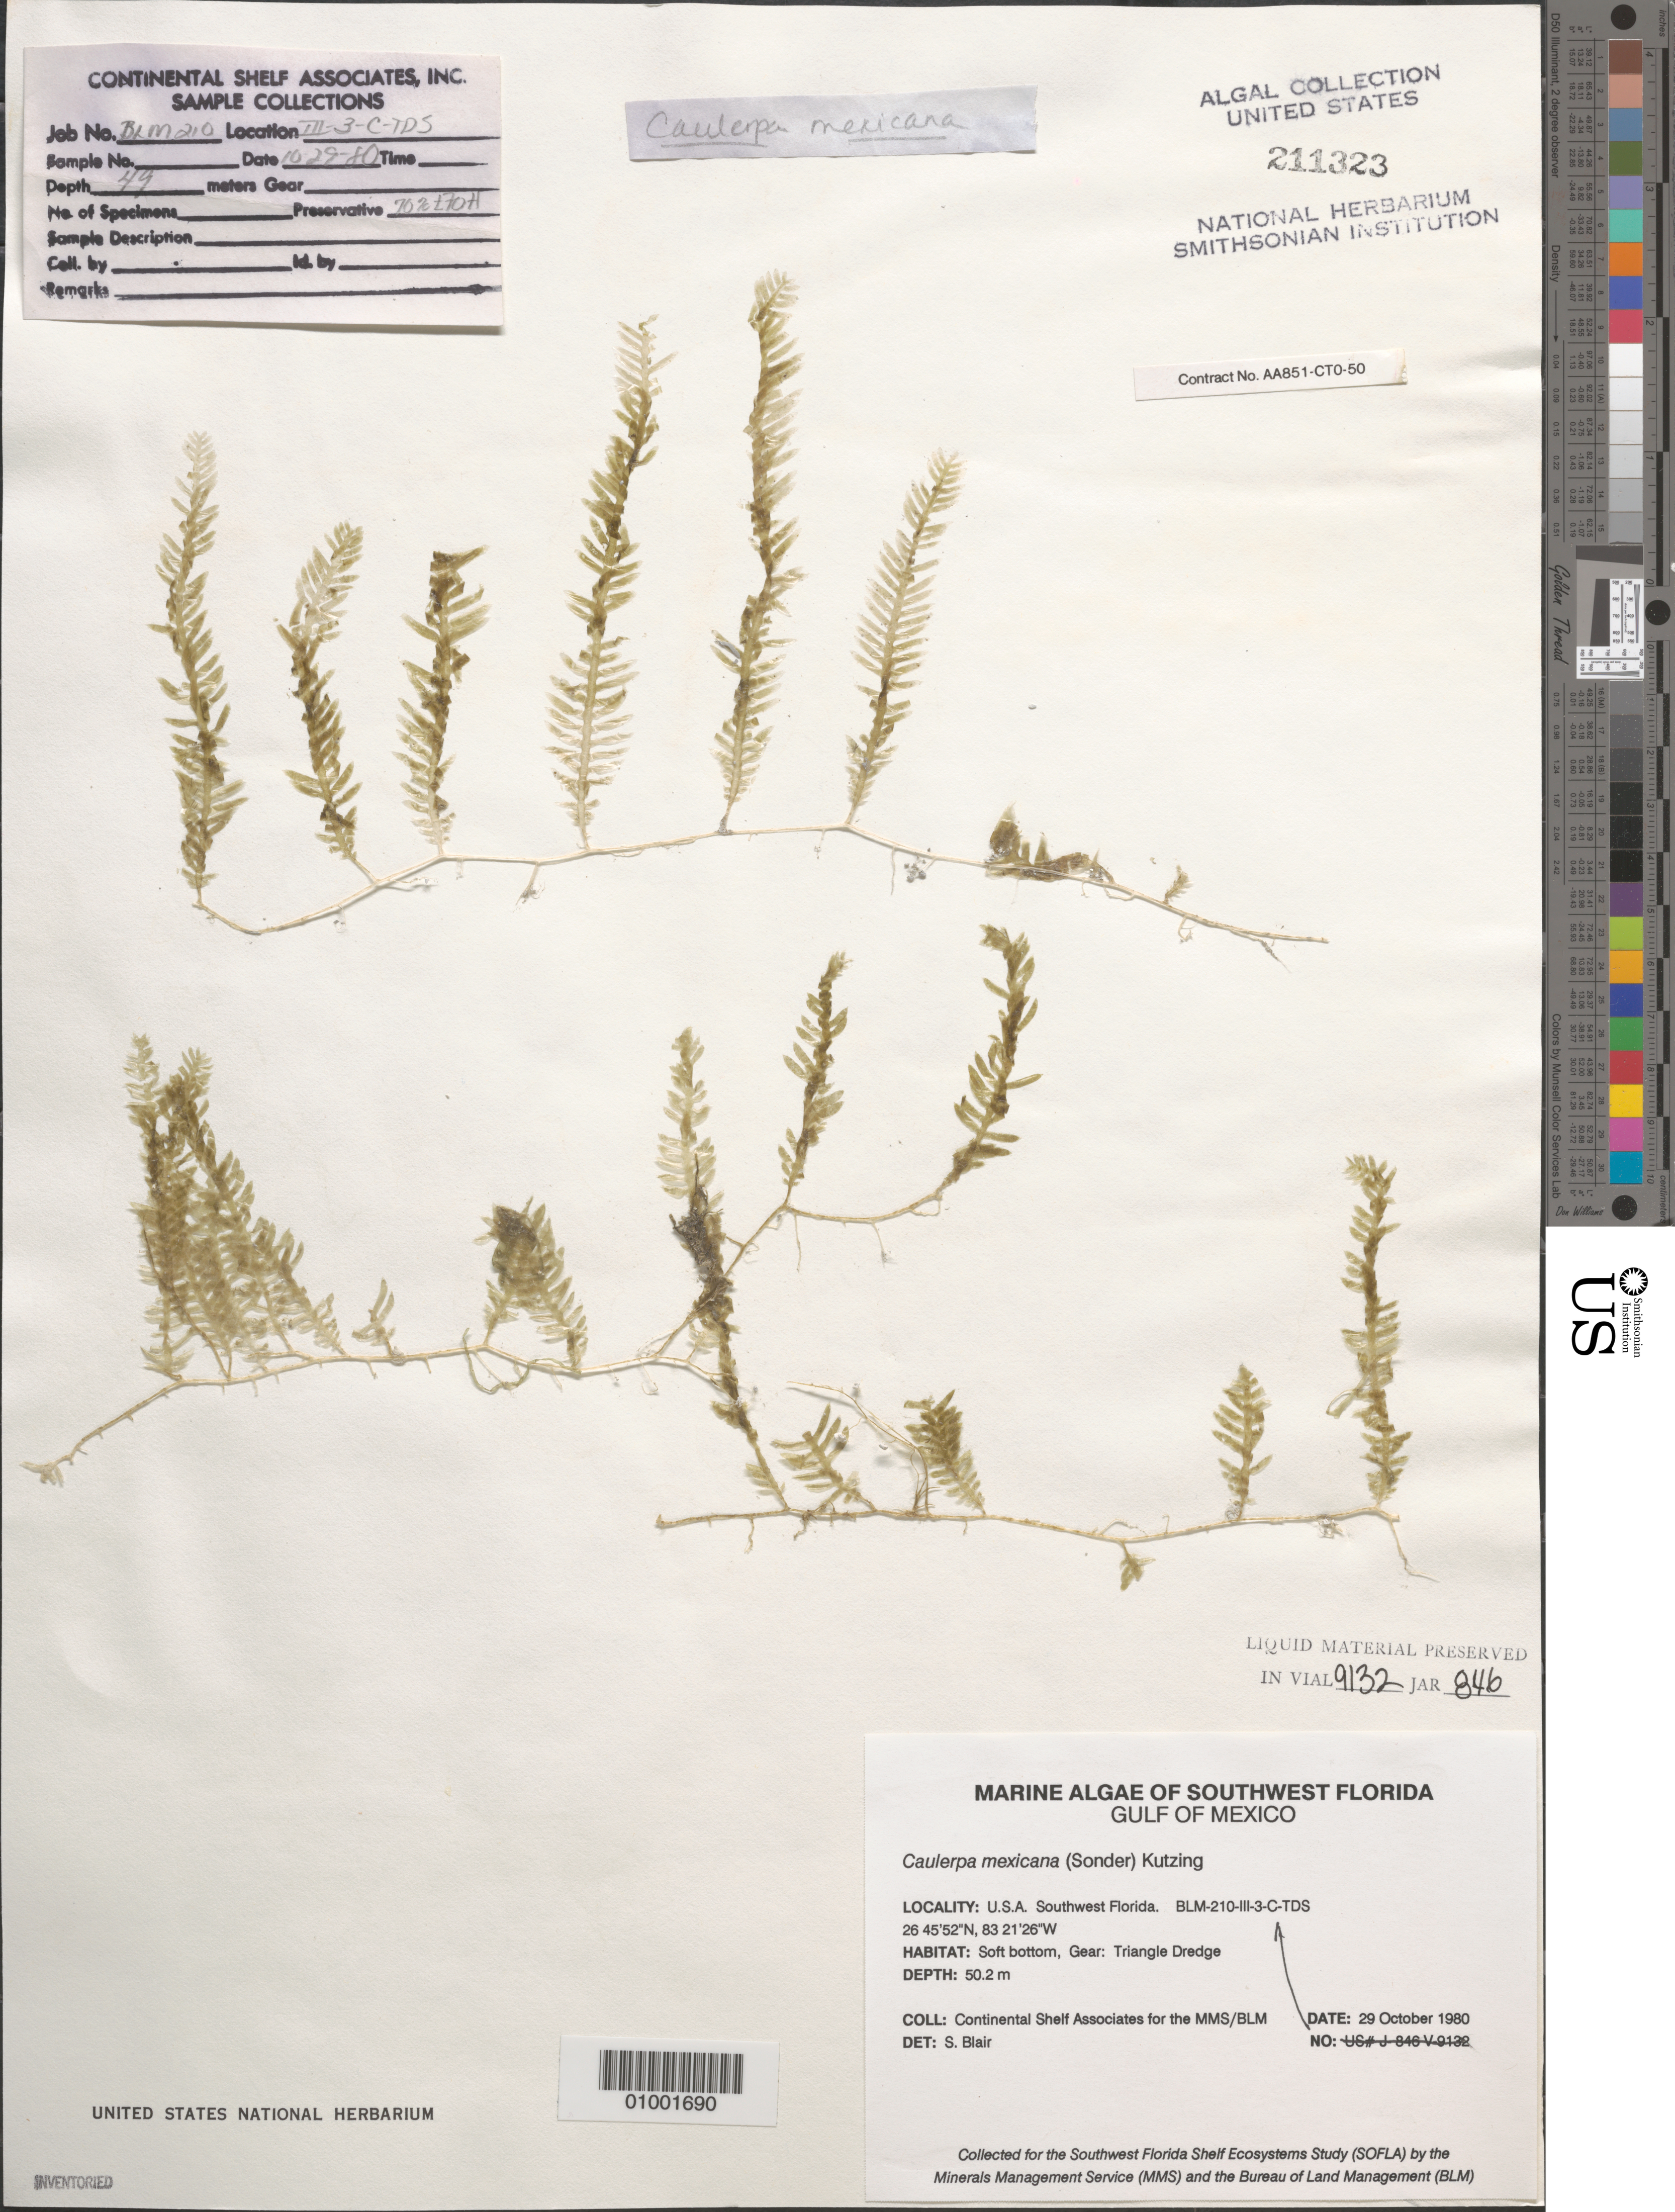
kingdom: Plantae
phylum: Chlorophyta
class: Ulvophyceae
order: Bryopsidales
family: Caulerpaceae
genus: Caulerpa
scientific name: Caulerpa mexicana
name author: Sond. ex Kütz.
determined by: Blair, S. M.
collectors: Continental Shelf Associates for the MMS/BLM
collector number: BLM-210-III-3-C-TDS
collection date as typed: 29 Oct 1980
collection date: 1980-10-29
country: United States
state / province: Florida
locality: Gulf of Mexico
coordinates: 26 45'52"N, 83 21'26"W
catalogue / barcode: US 211323